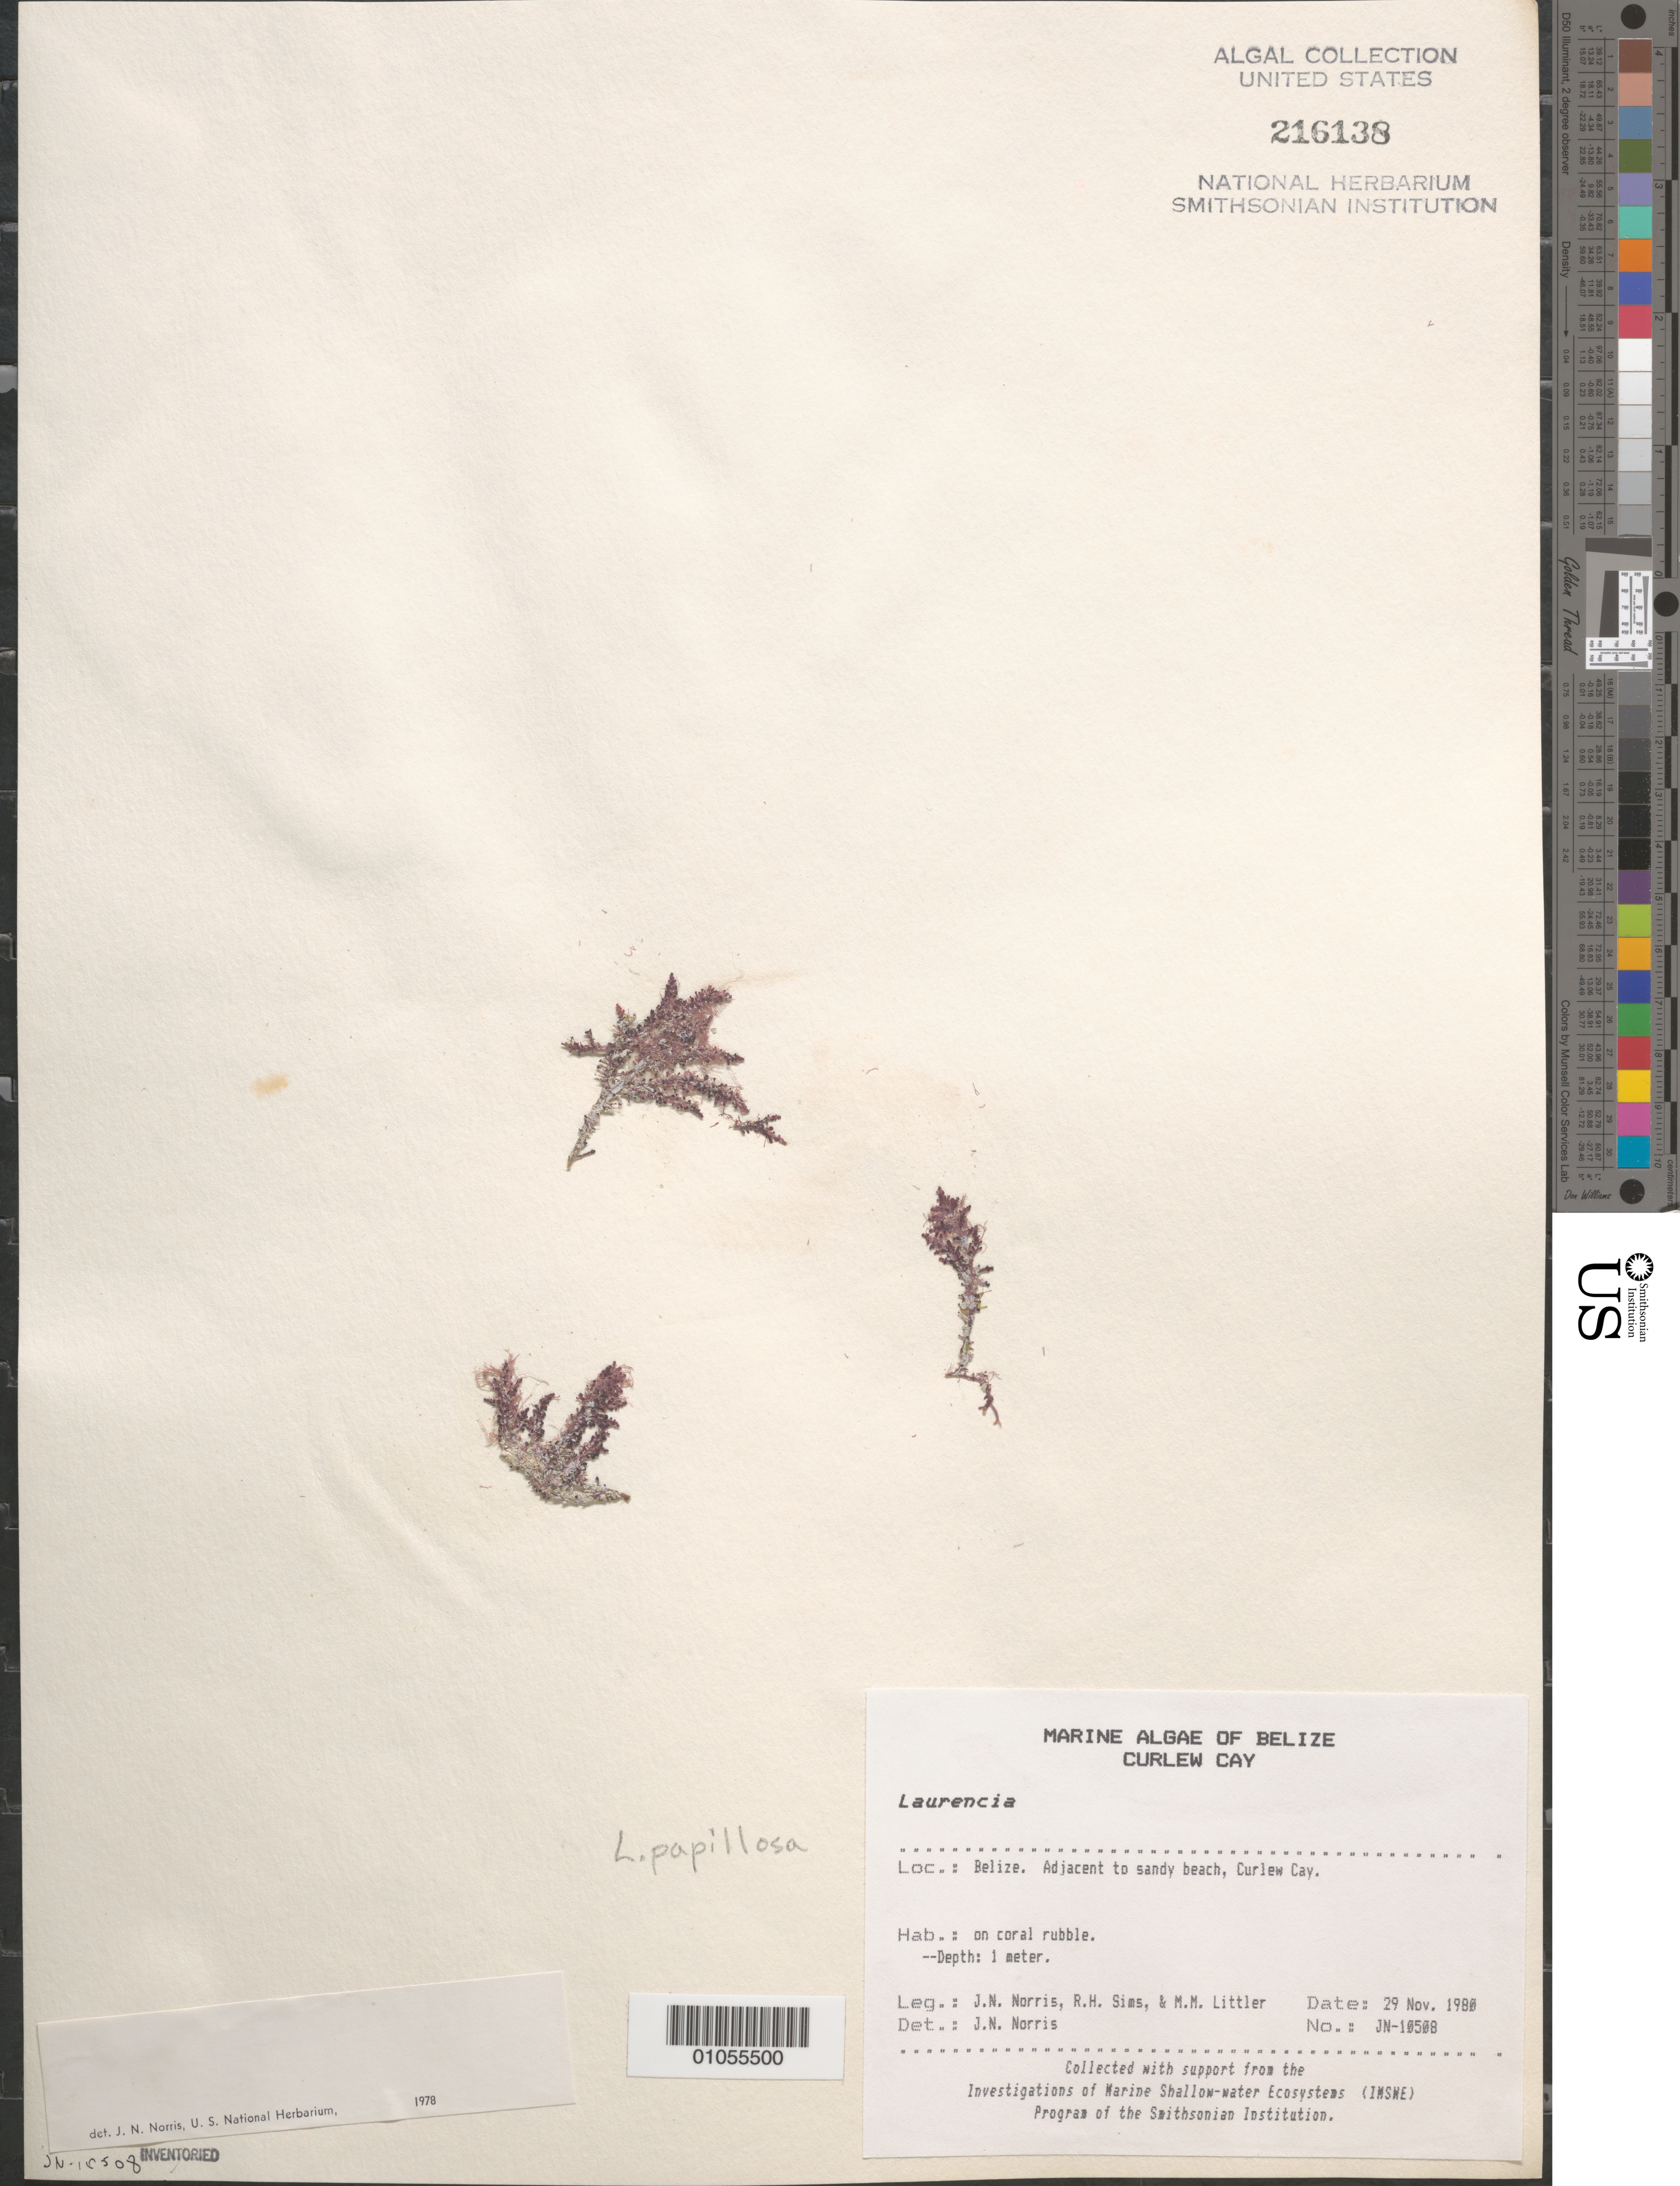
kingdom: Plantae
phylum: Rhodophyta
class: Florideophyceae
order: Ceramiales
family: Rhodomelaceae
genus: Palisada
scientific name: Palisada perforata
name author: (Bory) K.W. Nam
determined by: Algae name updating Project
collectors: J. N. Norris, R. H. Sims & M. M. Littler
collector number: JN-10508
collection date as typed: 29 Nov 1980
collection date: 1980-11-29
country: Belize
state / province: Stann Creek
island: Curlew Cay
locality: Adjacent to sandy beach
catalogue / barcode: US 216138